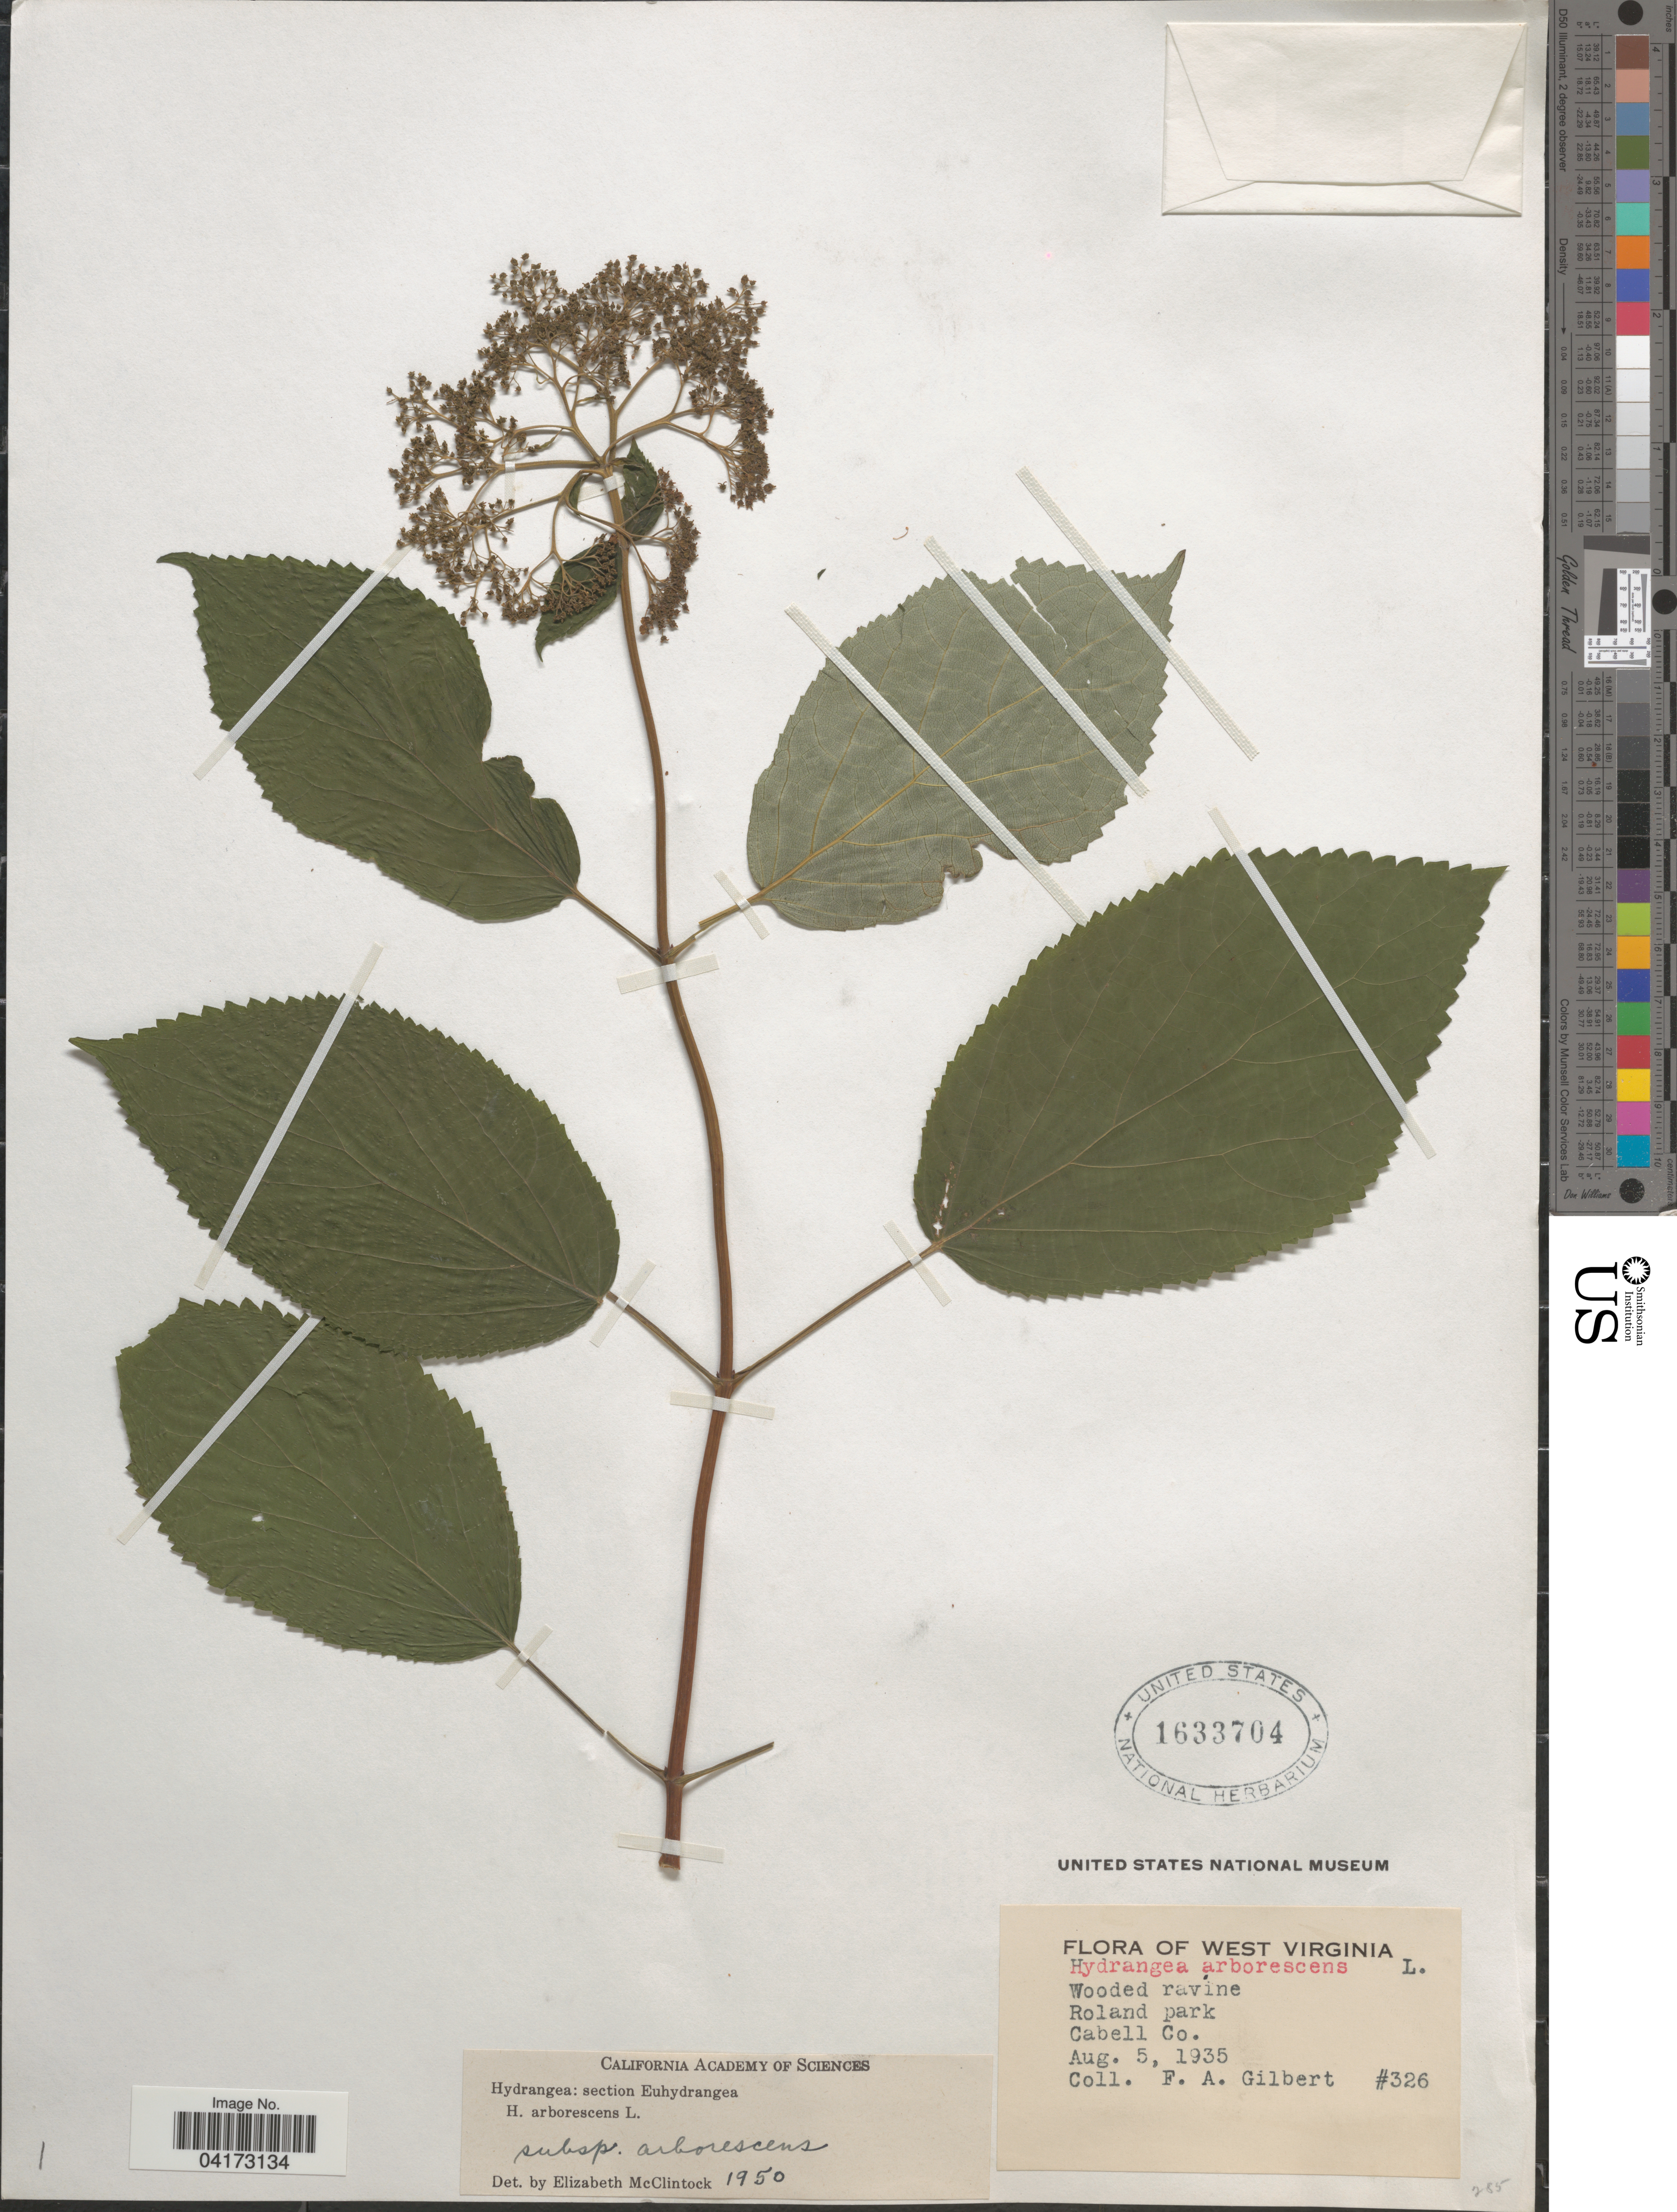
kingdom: Plantae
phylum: Tracheophyta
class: Magnoliopsida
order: Cornales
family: Hydrangeaceae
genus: Hydrangea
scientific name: Hydrangea arborescens subsp. arborescens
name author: L.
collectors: F. A. Gilbert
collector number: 326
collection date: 1935-08-05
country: United States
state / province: West Virginia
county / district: Cabell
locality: Roland park. Cabell Co.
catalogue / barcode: US 1633704